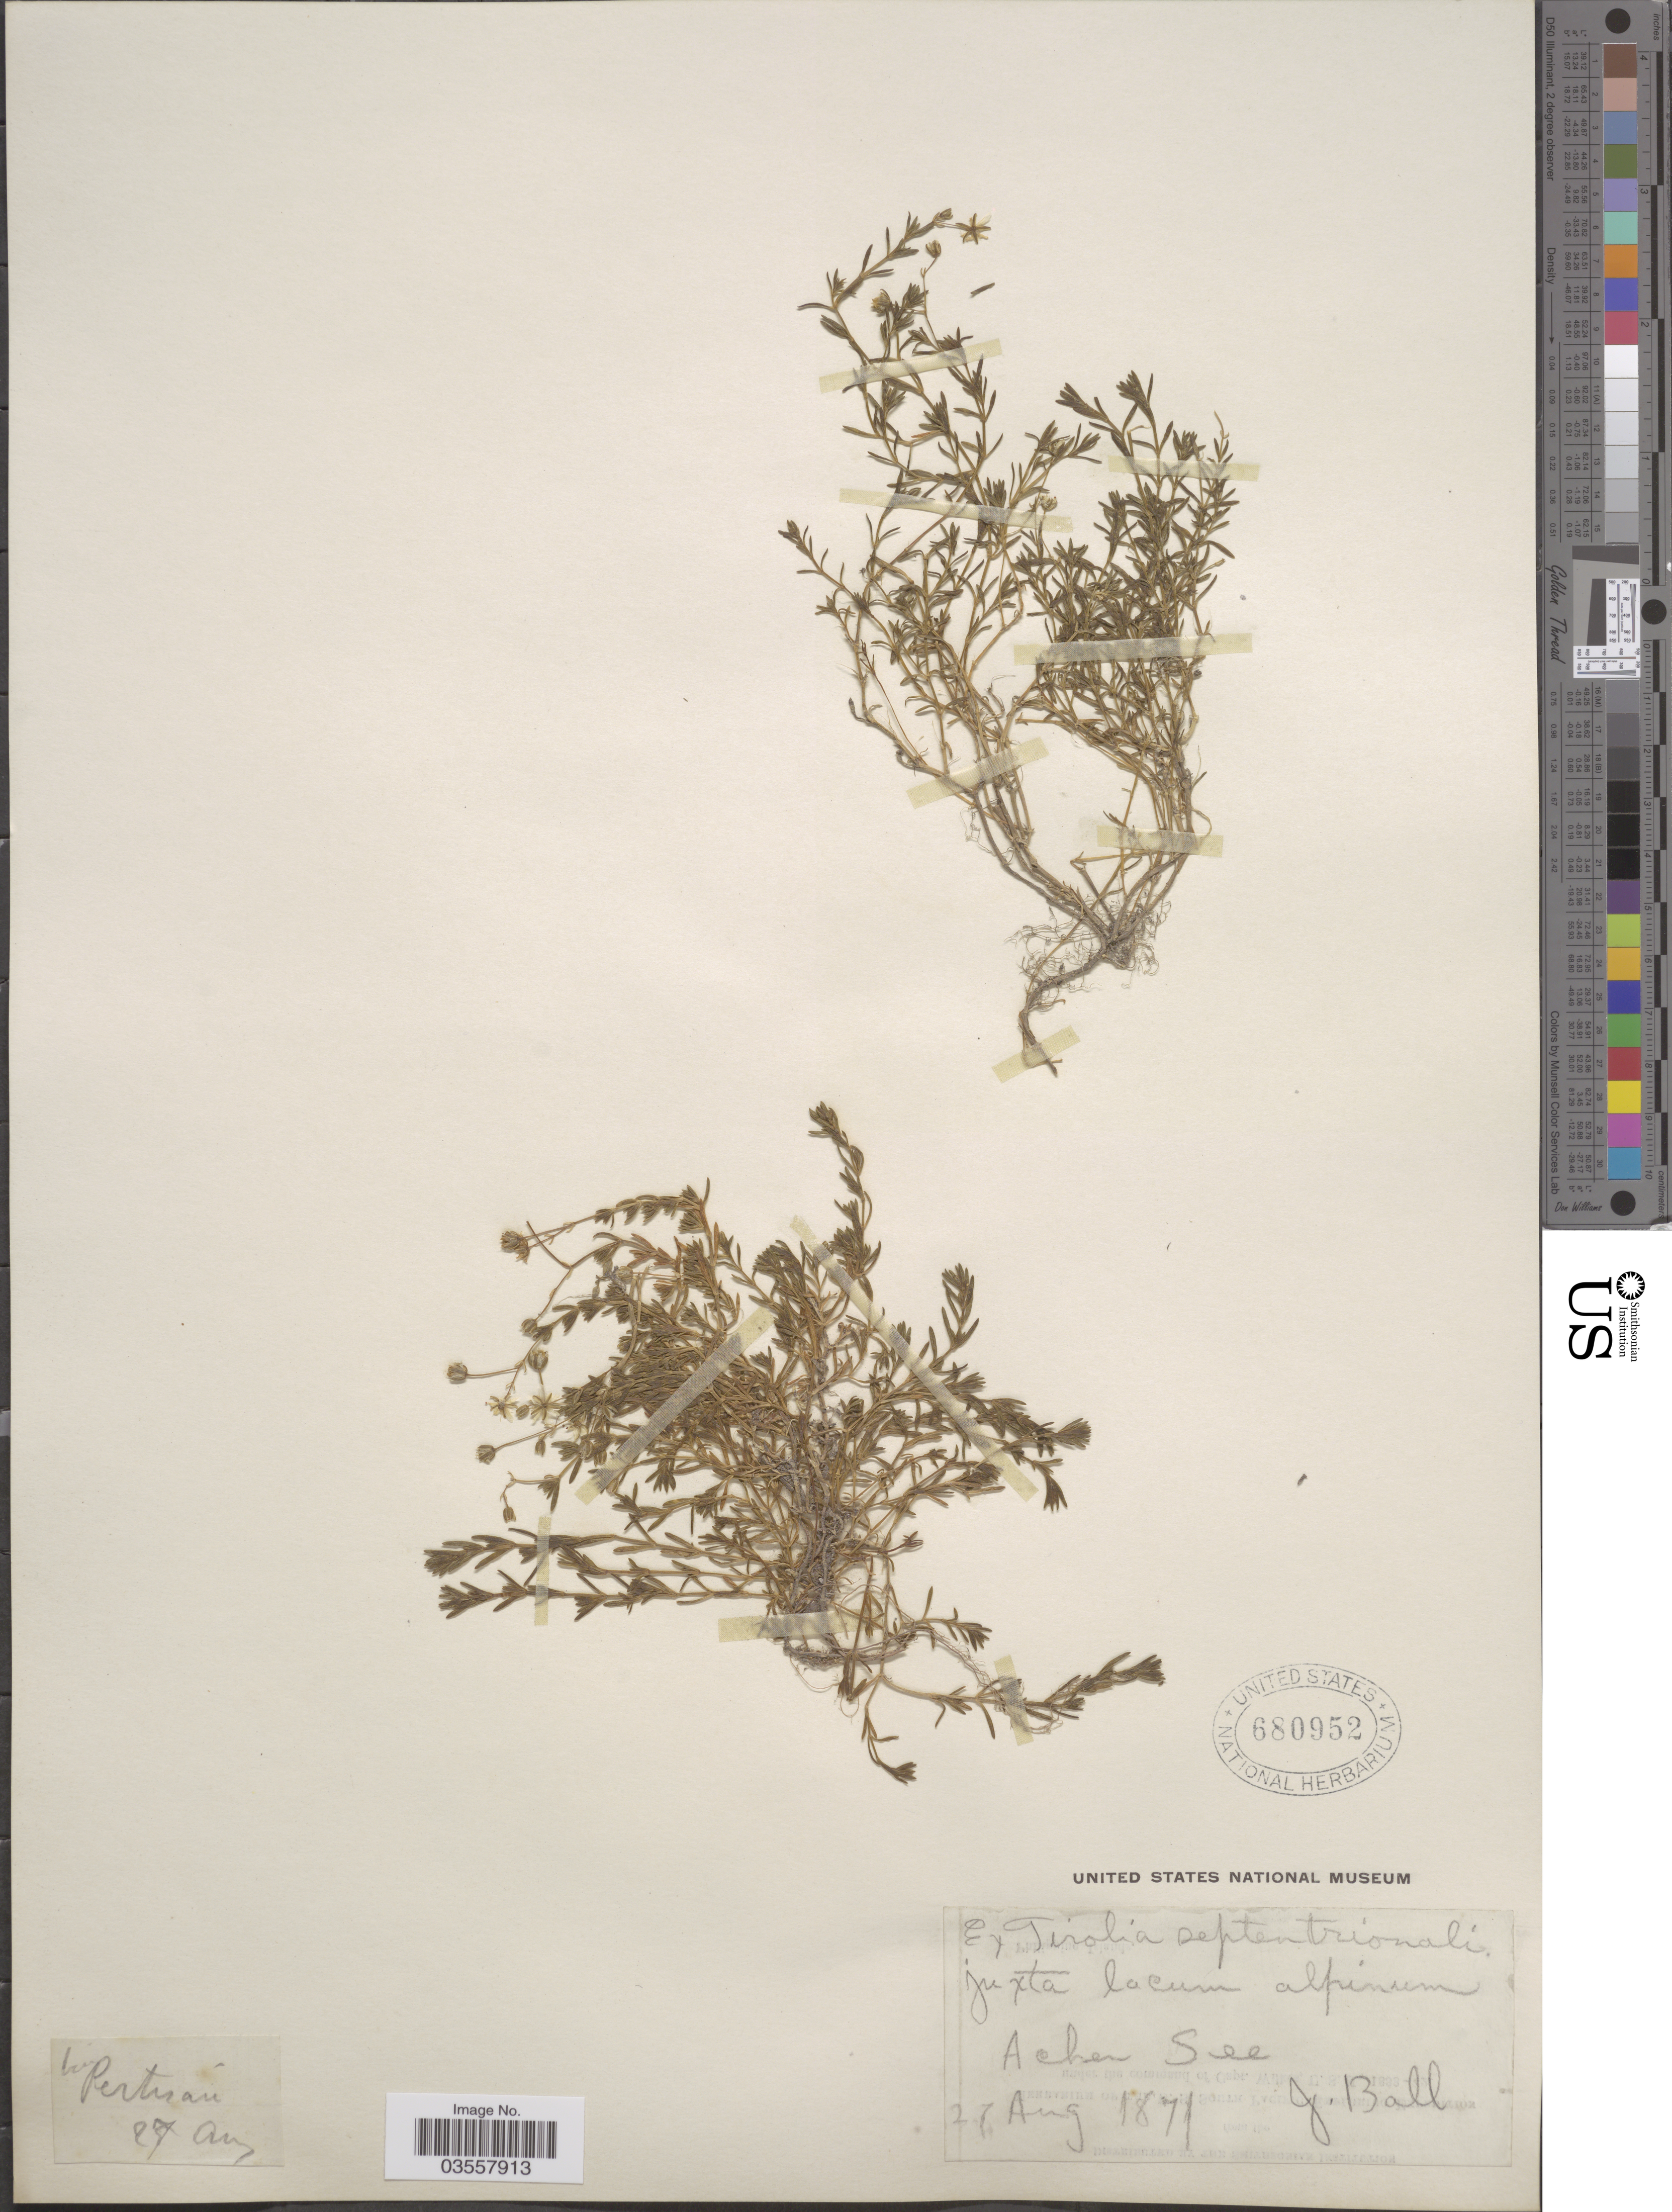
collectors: J. Ball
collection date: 1871-08-27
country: Austria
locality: Ex Tirolia septentrionali juxta lacum alpinum. Achen See.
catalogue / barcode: US 680952